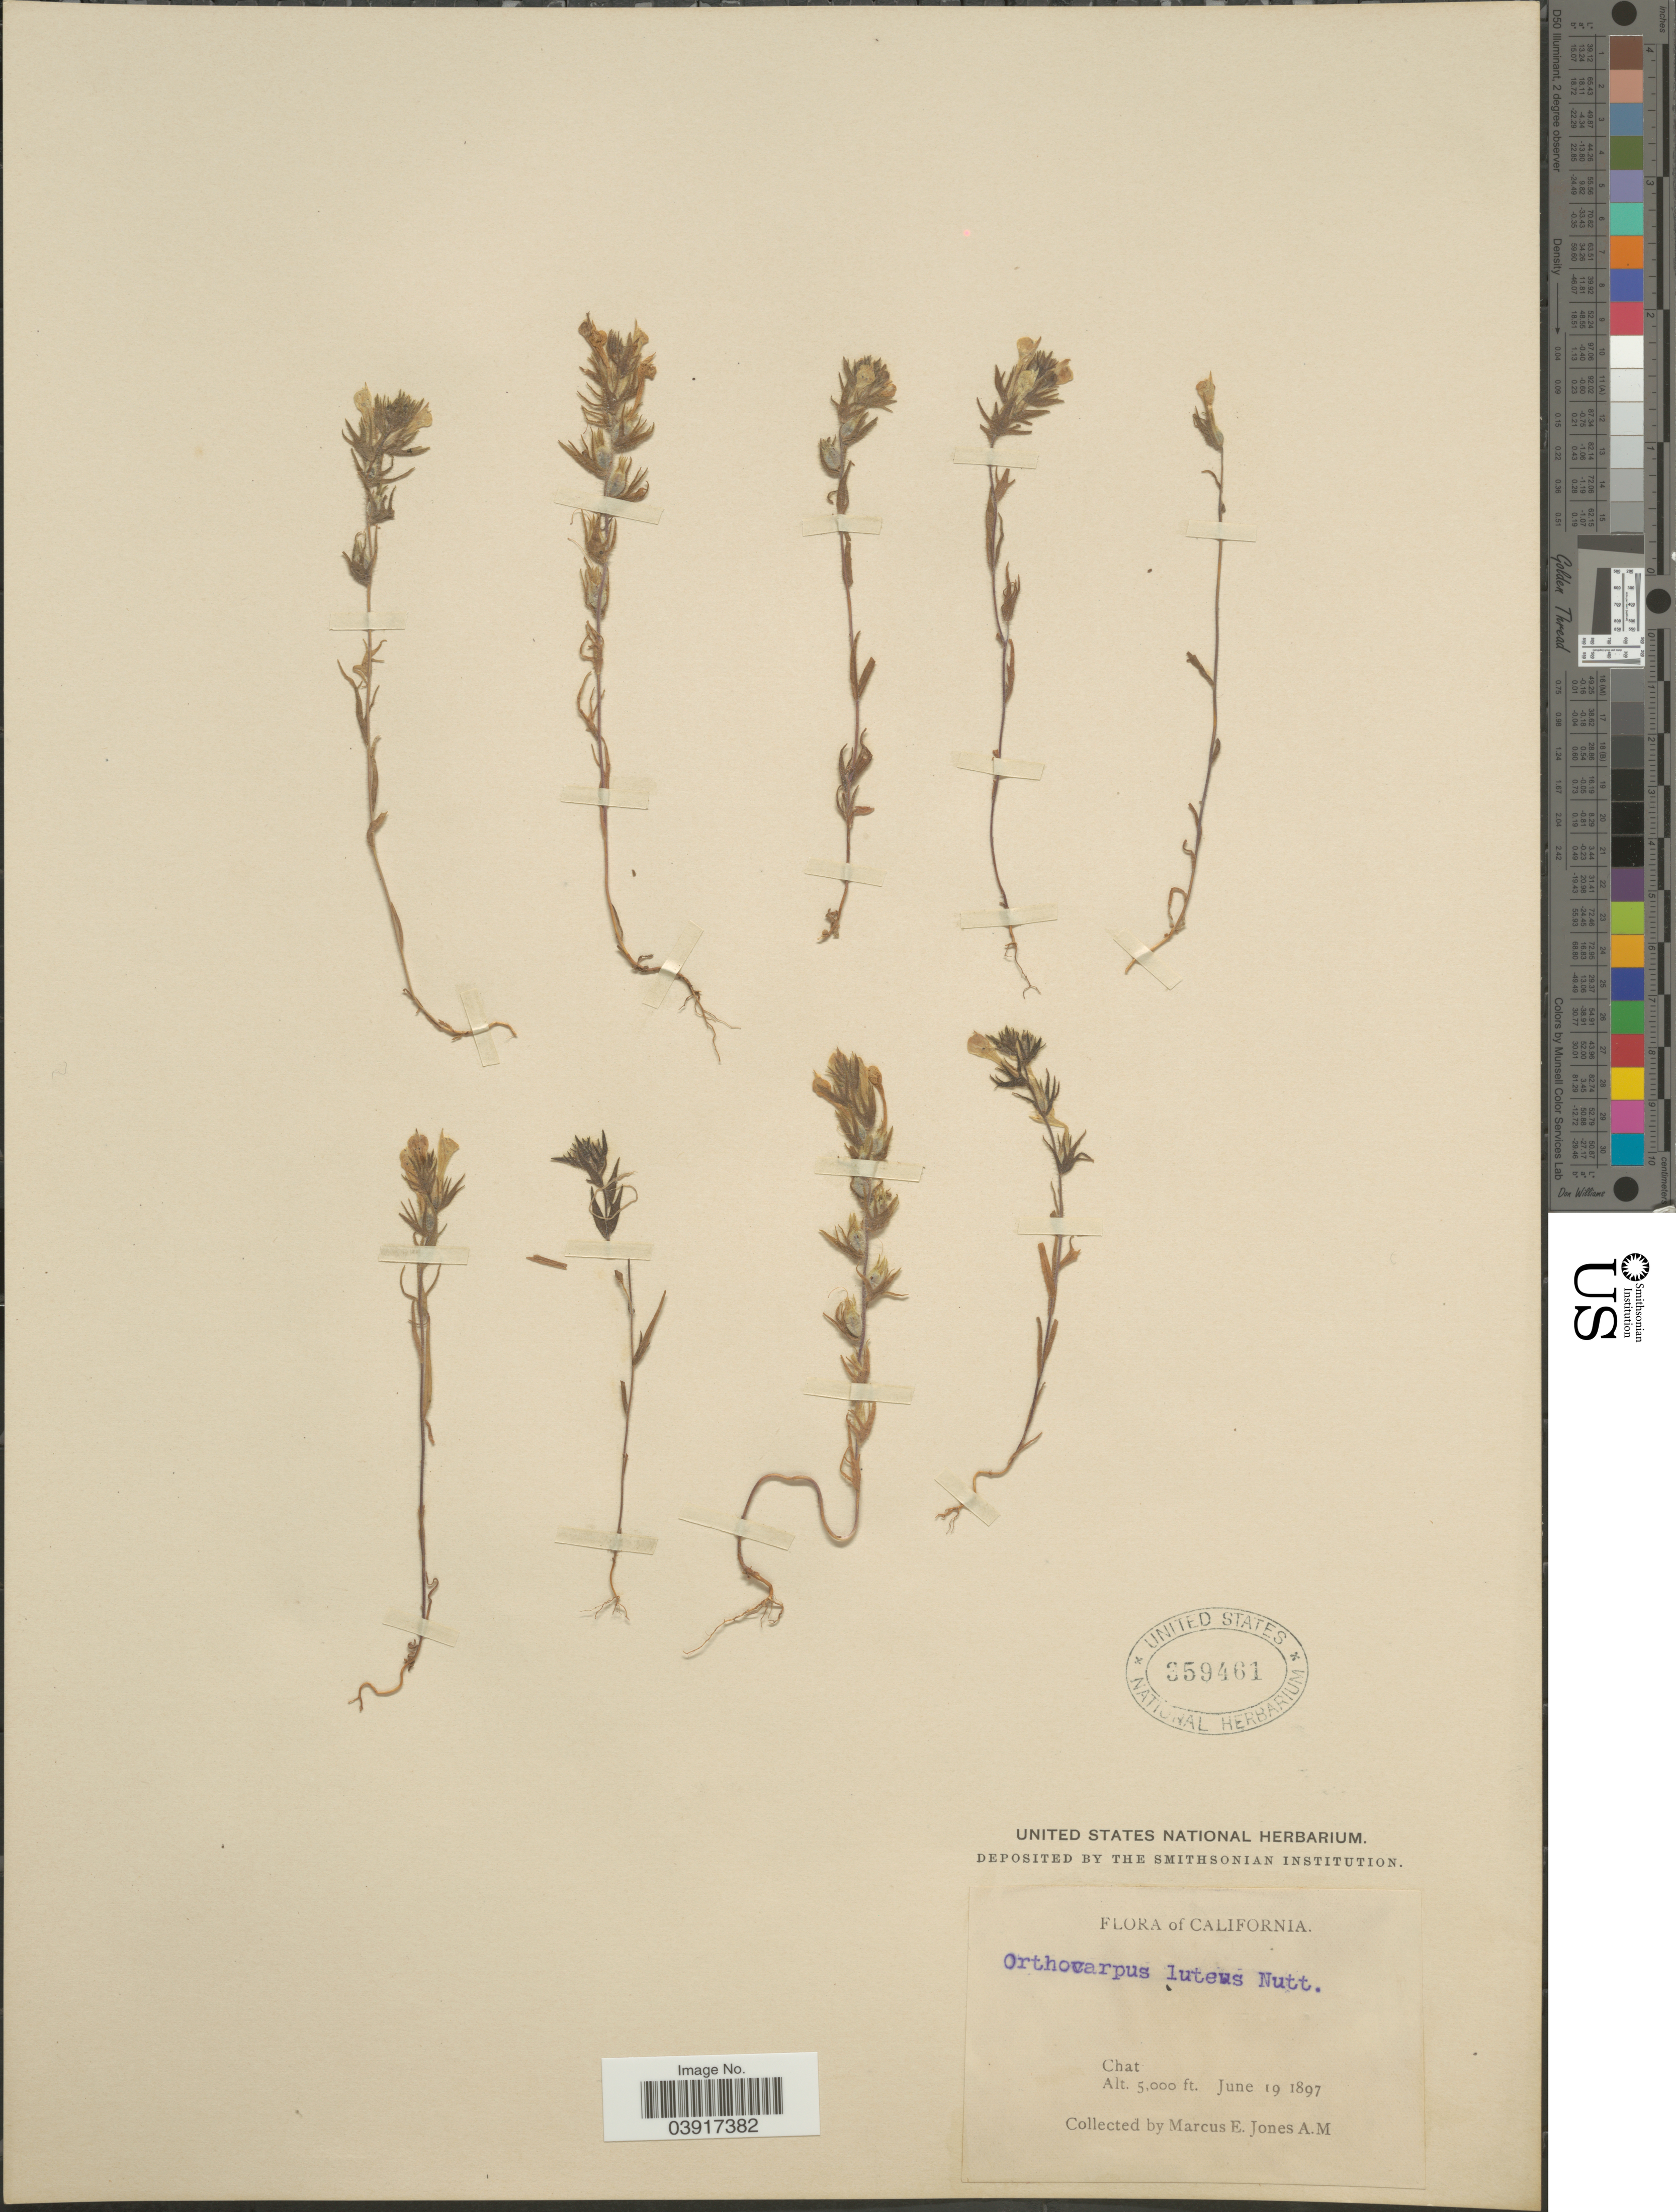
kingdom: Plantae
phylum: Tracheophyta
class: Magnoliopsida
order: Lamiales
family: Orobanchaceae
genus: Orthocarpus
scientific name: Orthocarpus hispidus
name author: Benth.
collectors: M. E. Jones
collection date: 1897-06-19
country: United States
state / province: California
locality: Chat.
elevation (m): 1524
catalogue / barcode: US 359461